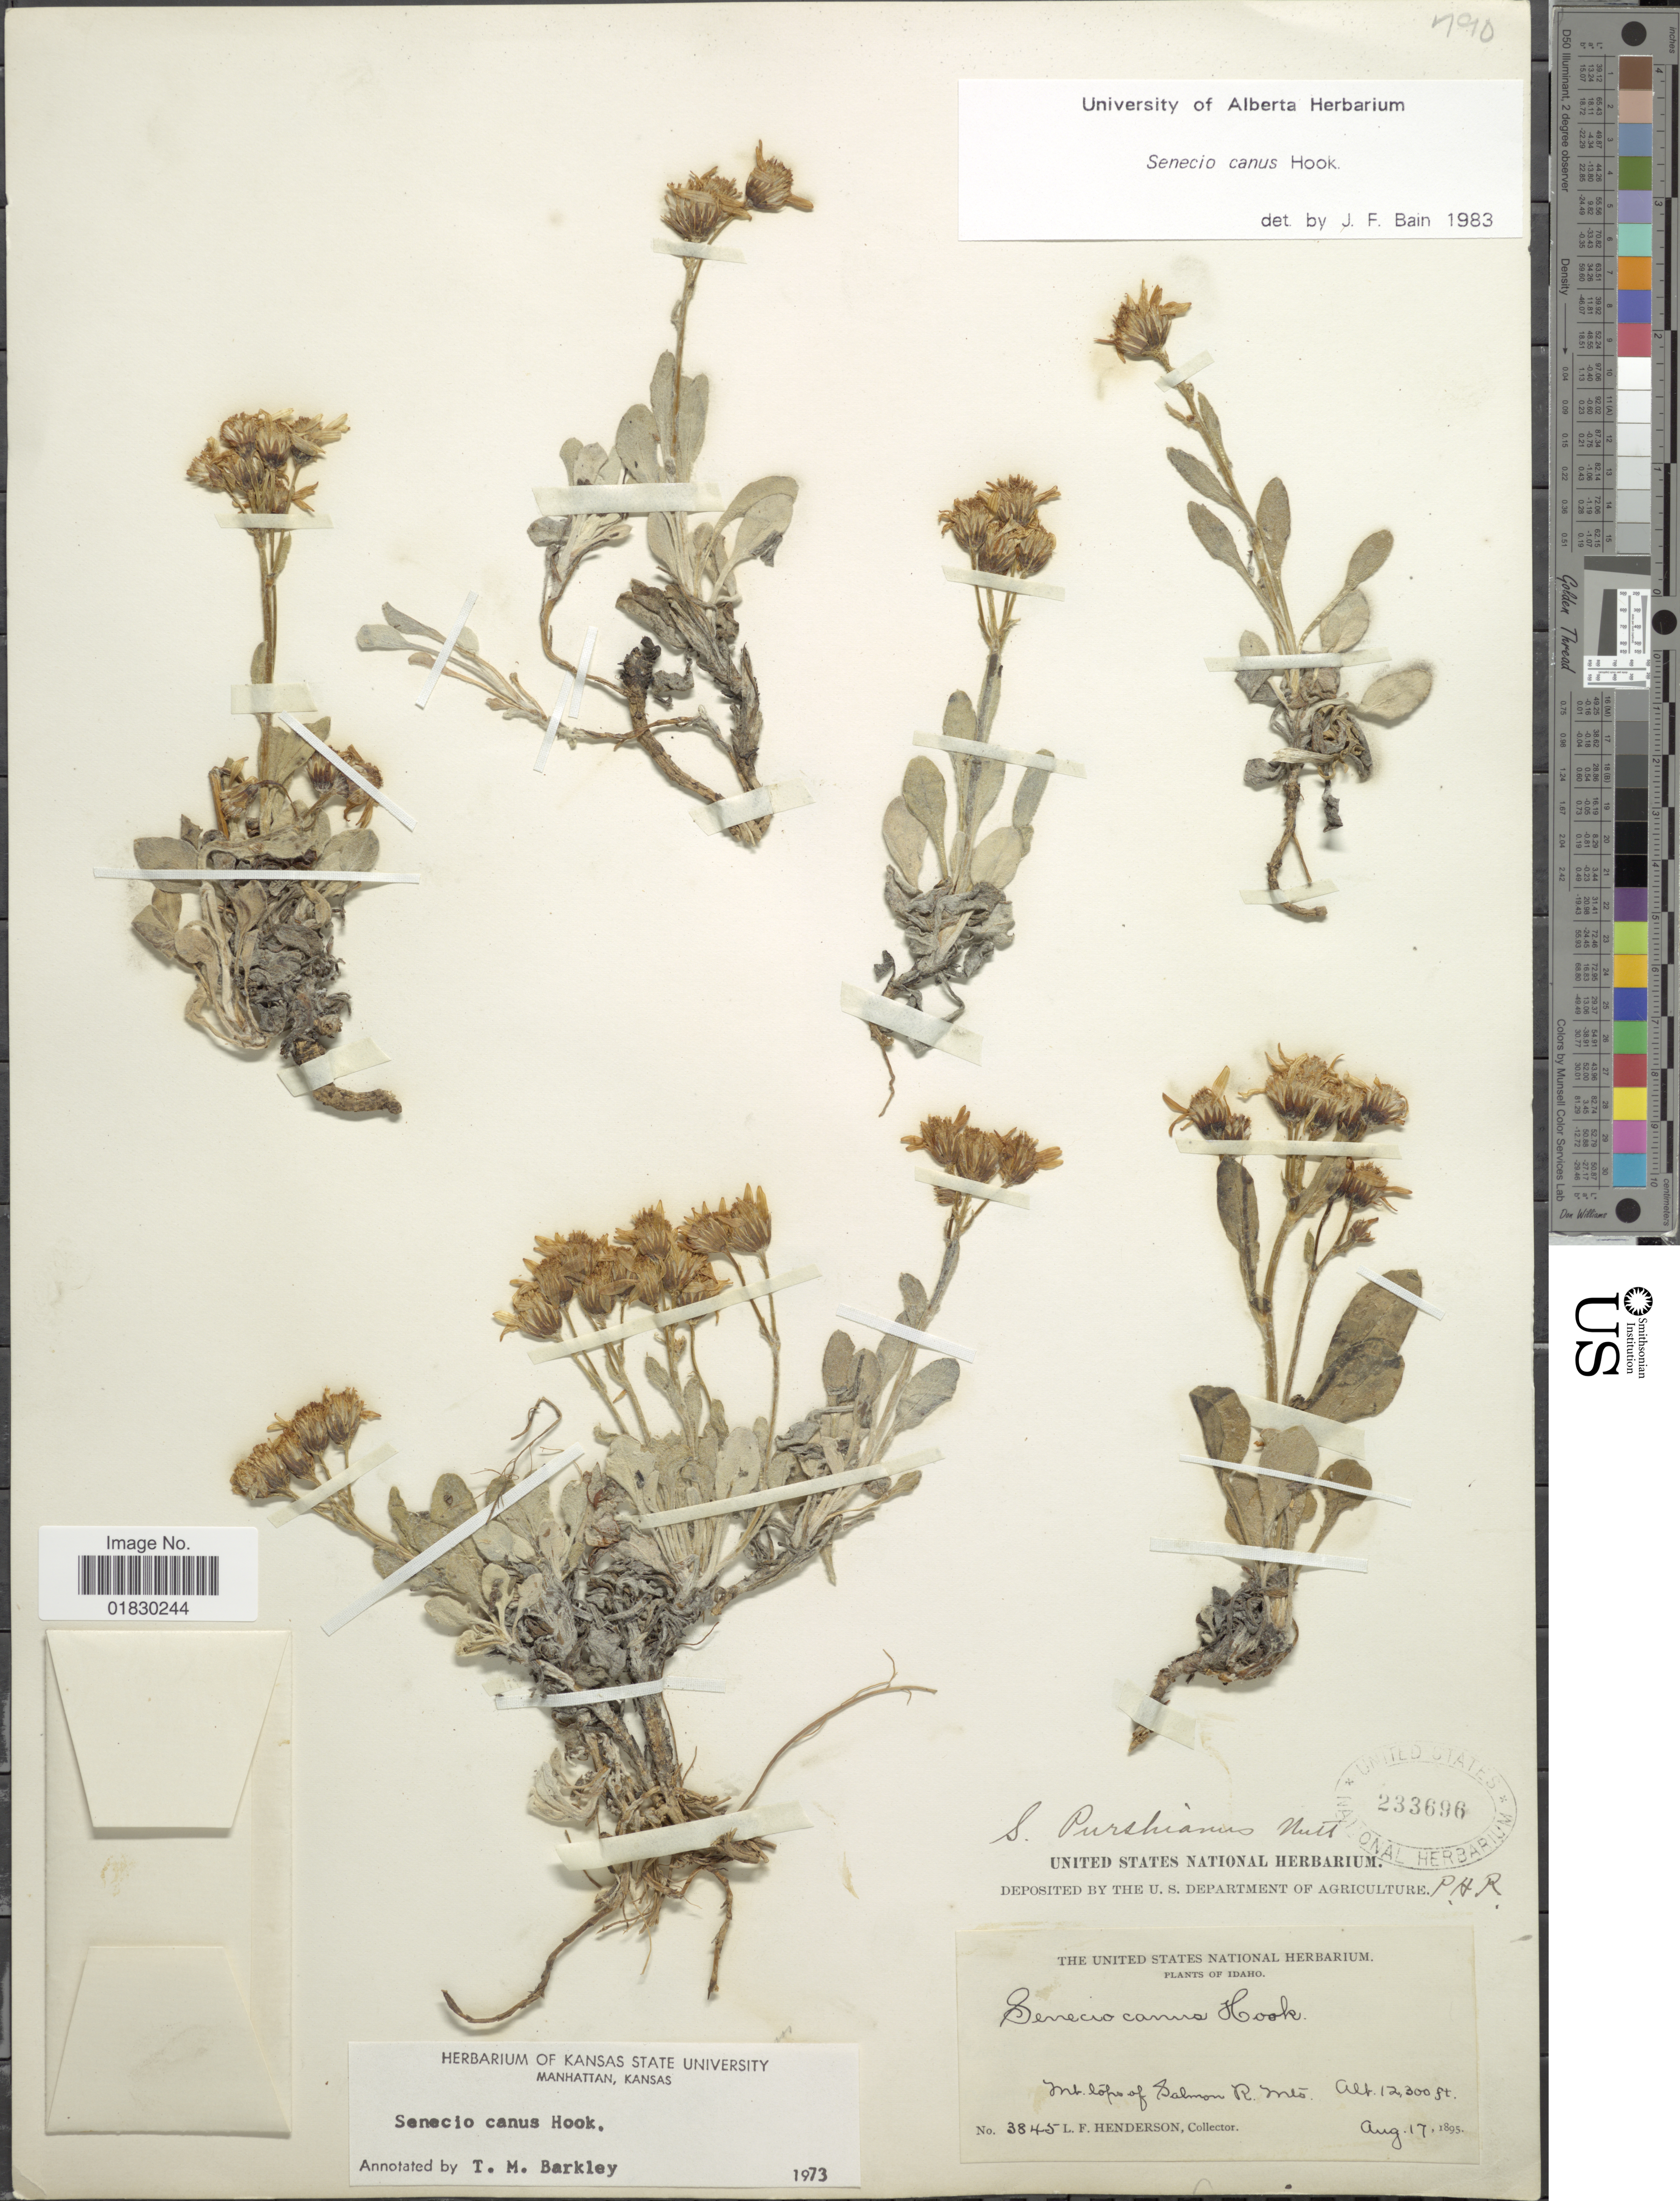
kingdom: Plantae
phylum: Tracheophyta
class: Magnoliopsida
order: Asterales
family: Asteraceae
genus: Packera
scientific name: Packera cana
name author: (Hook.) W.A. Weber & Á. Löve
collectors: L. Henderson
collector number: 3845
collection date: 1895-08-17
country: United States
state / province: Idaho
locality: Mt. Lops of Salmon R. Mts.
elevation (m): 3749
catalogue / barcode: US 233696